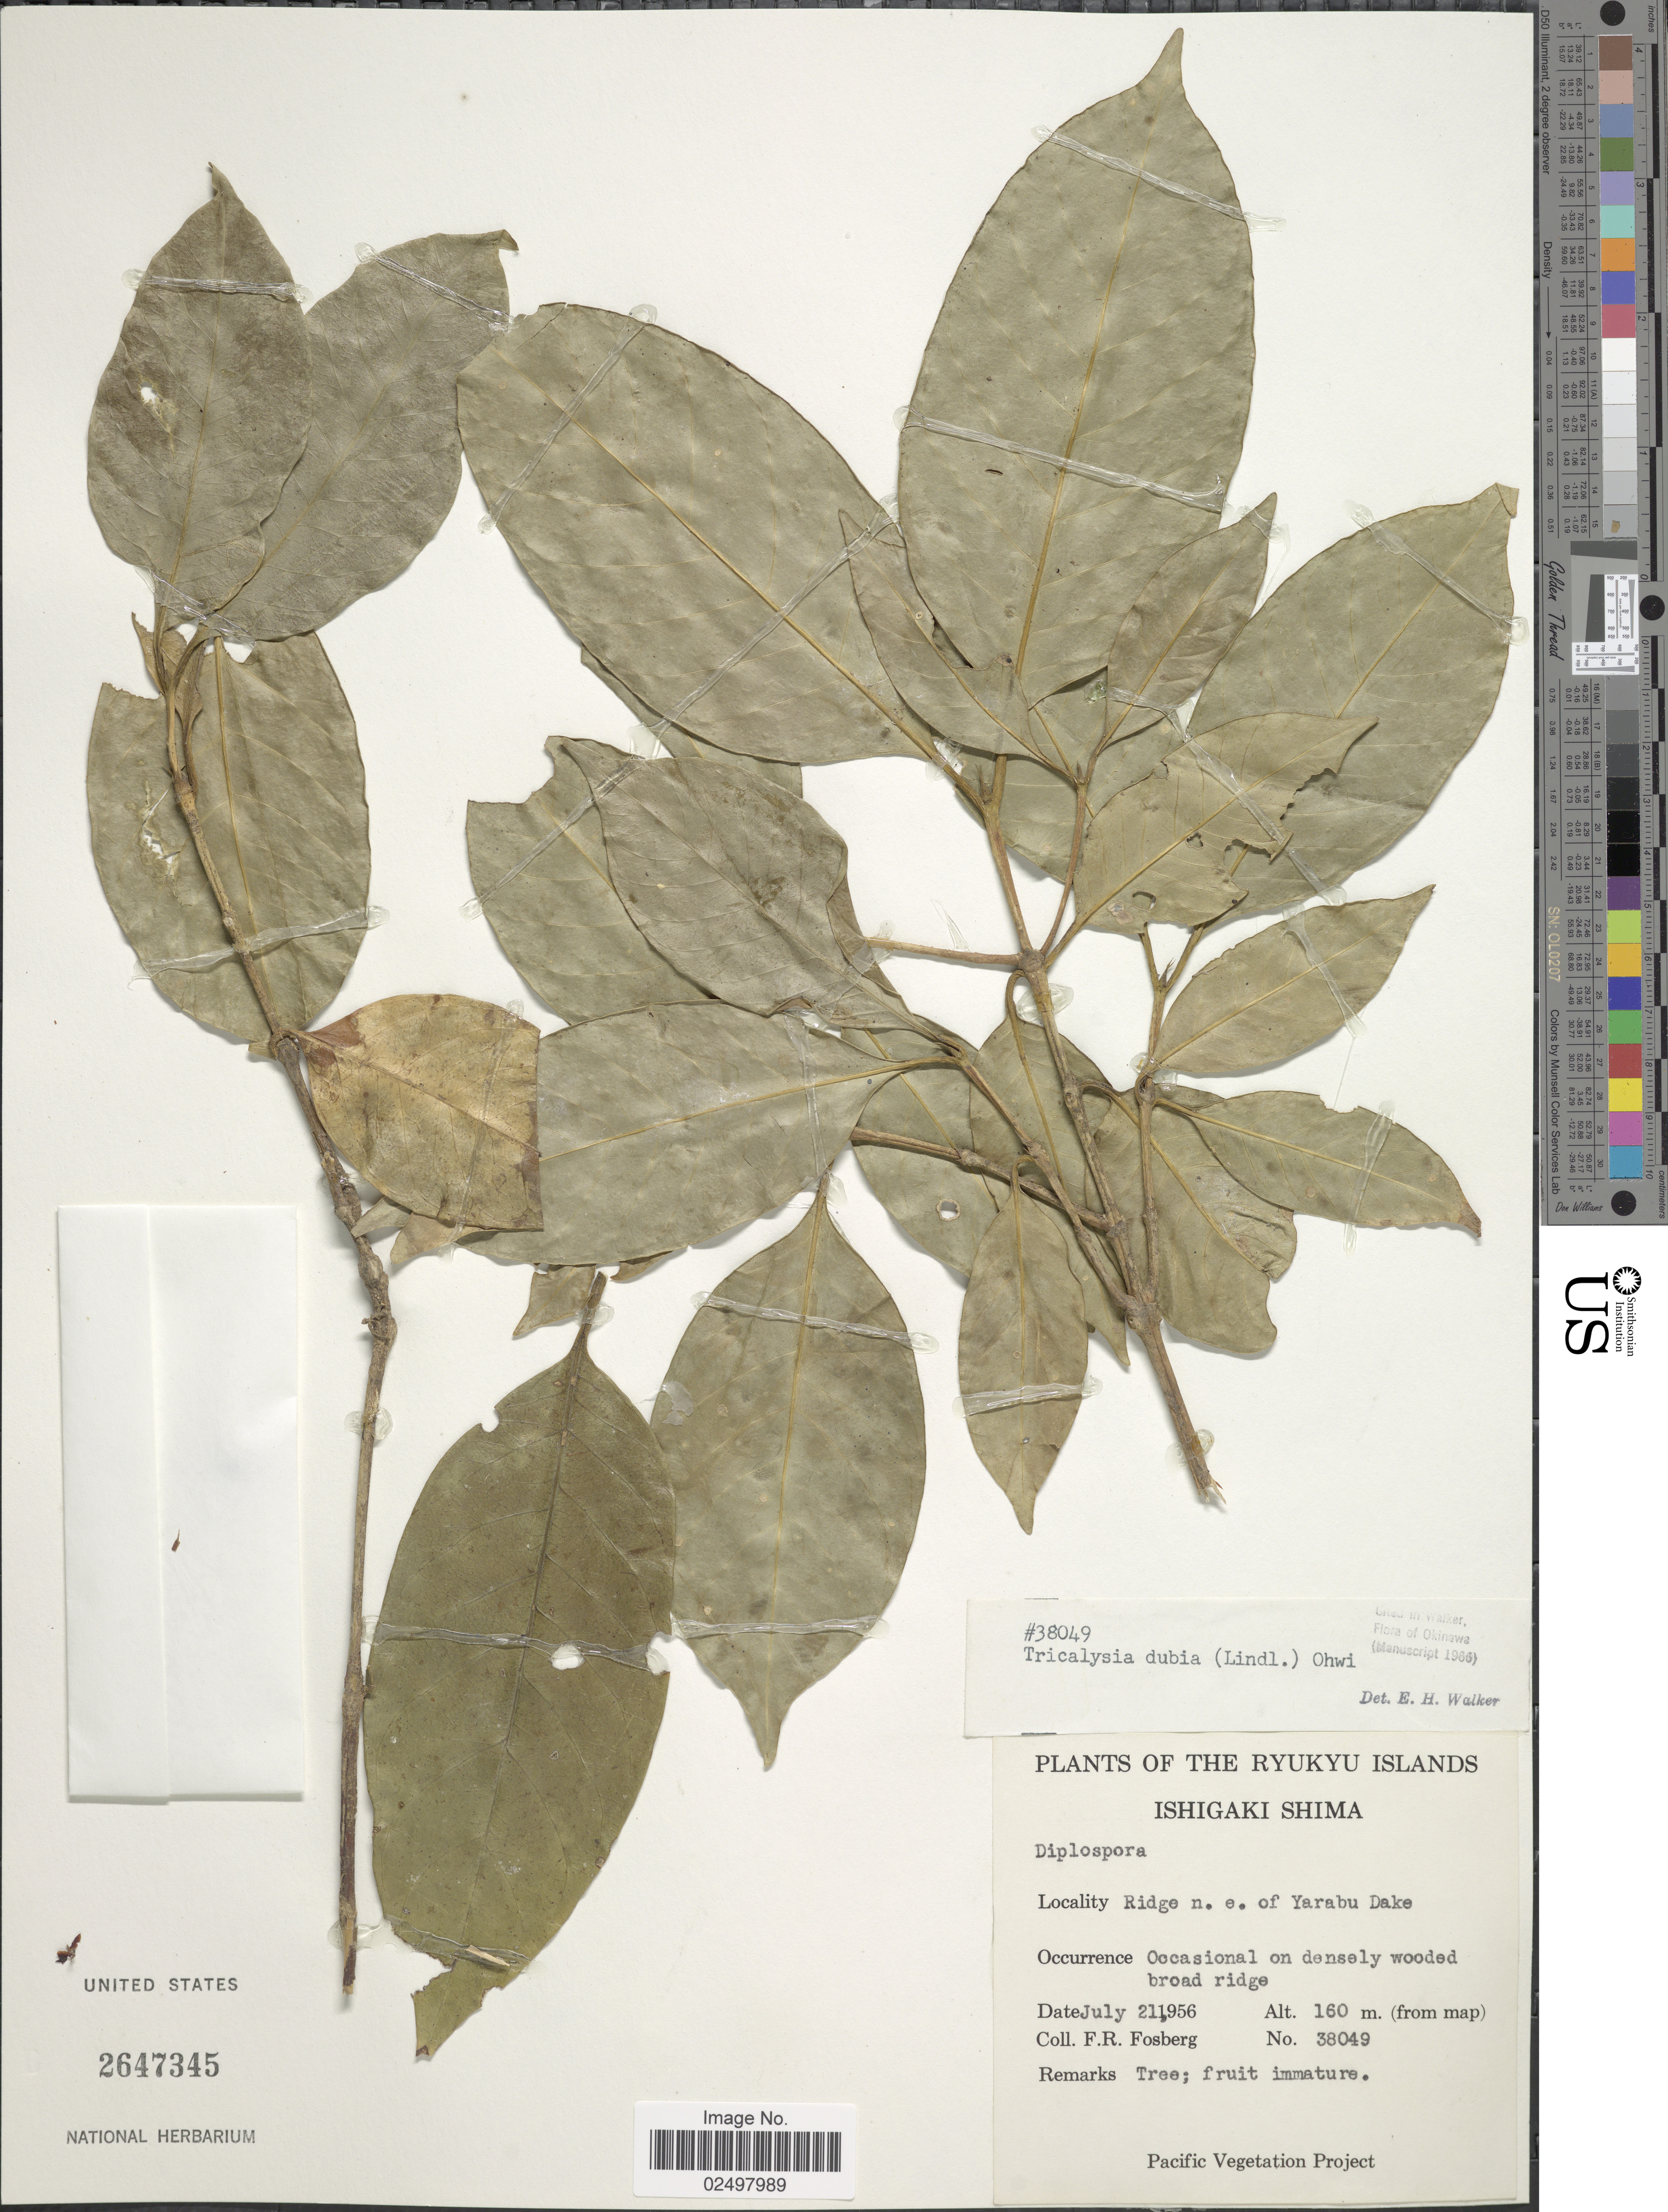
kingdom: Plantae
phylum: Tracheophyta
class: Magnoliopsida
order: Gentianales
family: Rubiaceae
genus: Tricalysia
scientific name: Tricalysia dubia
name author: (Lindl.) Ohwi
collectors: F. R. Fosberg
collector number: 38049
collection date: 1956-07-21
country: Japan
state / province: Okinawa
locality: Ryukyu Islands, Ishigaki Shima, ridge n.e. of Yarabu Dake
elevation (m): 160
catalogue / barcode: US 2647345